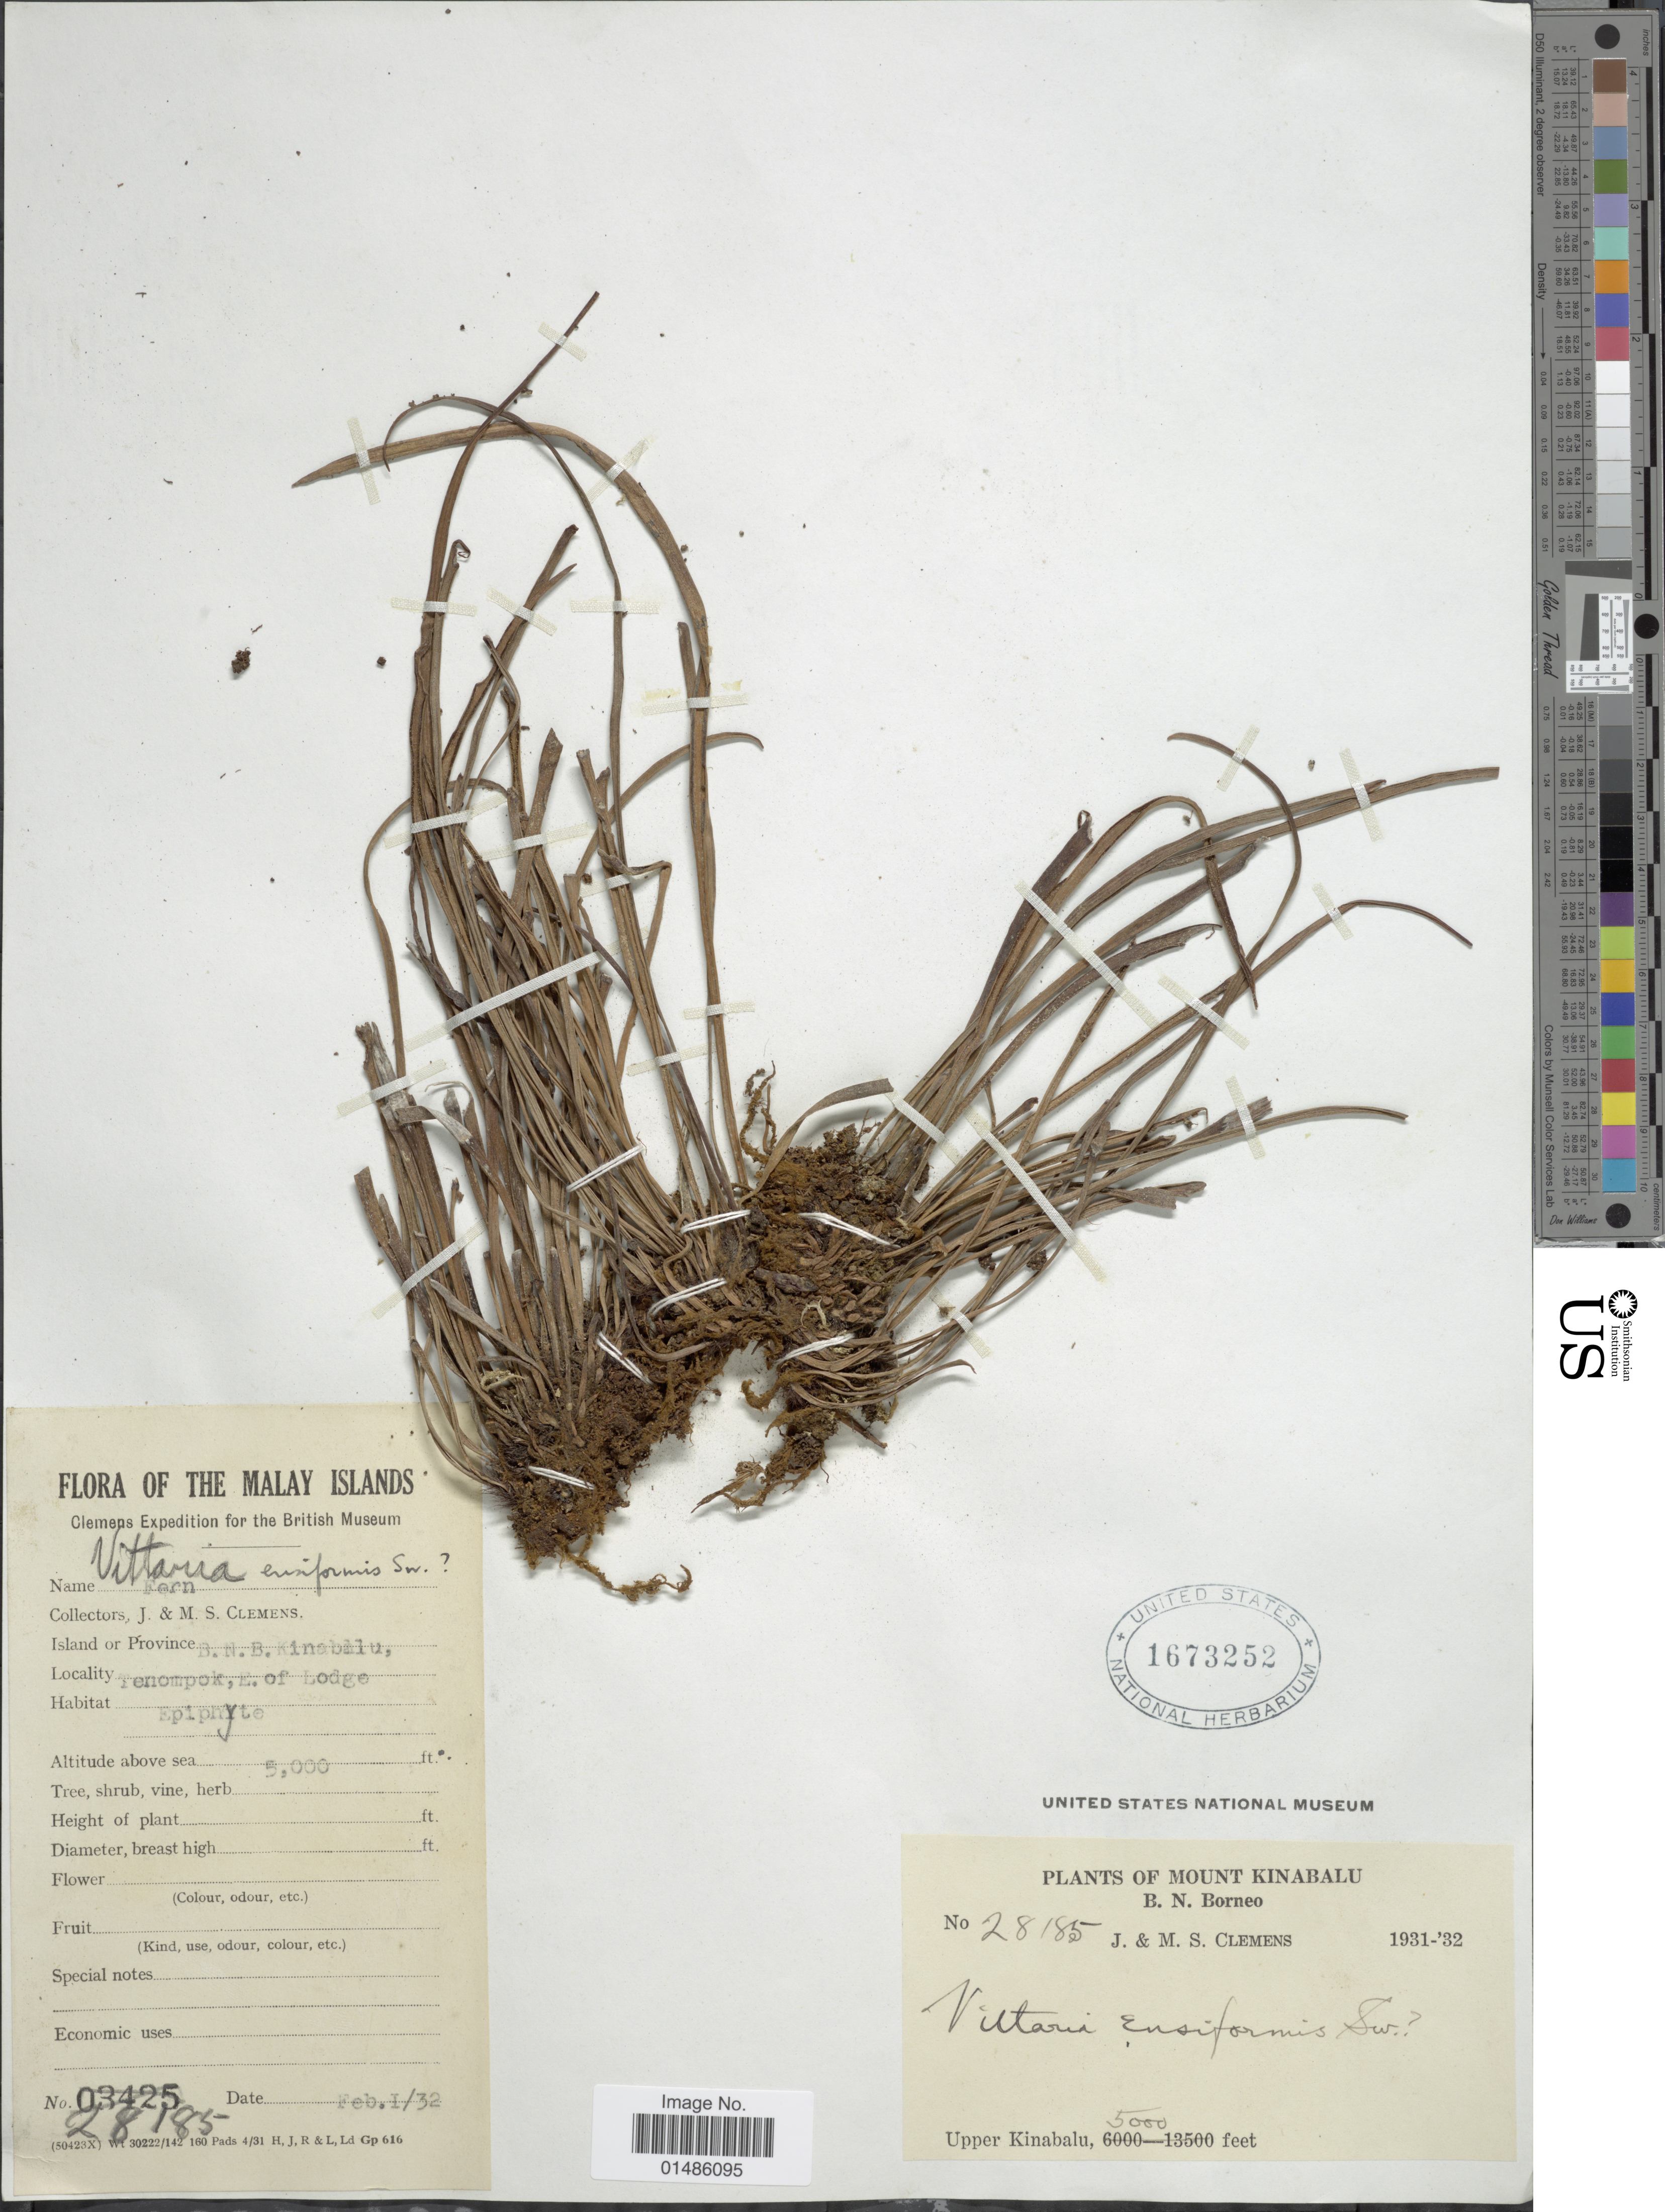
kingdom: Plantae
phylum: Tracheophyta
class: Polypodiopsida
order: Polypodiales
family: Pteridaceae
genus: Haplopteris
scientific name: Haplopteris ensiformis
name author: (Sw.) E.H. Crane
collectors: J. Clemens & M. S. Clemens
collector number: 28185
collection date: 1932-02-01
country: Malaysia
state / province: Sabah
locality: Mount Kinabalu. B.N. Borneo. Upper Kinabalu. Tenompok, E. of Lodge.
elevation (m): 1524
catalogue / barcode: US 1673252